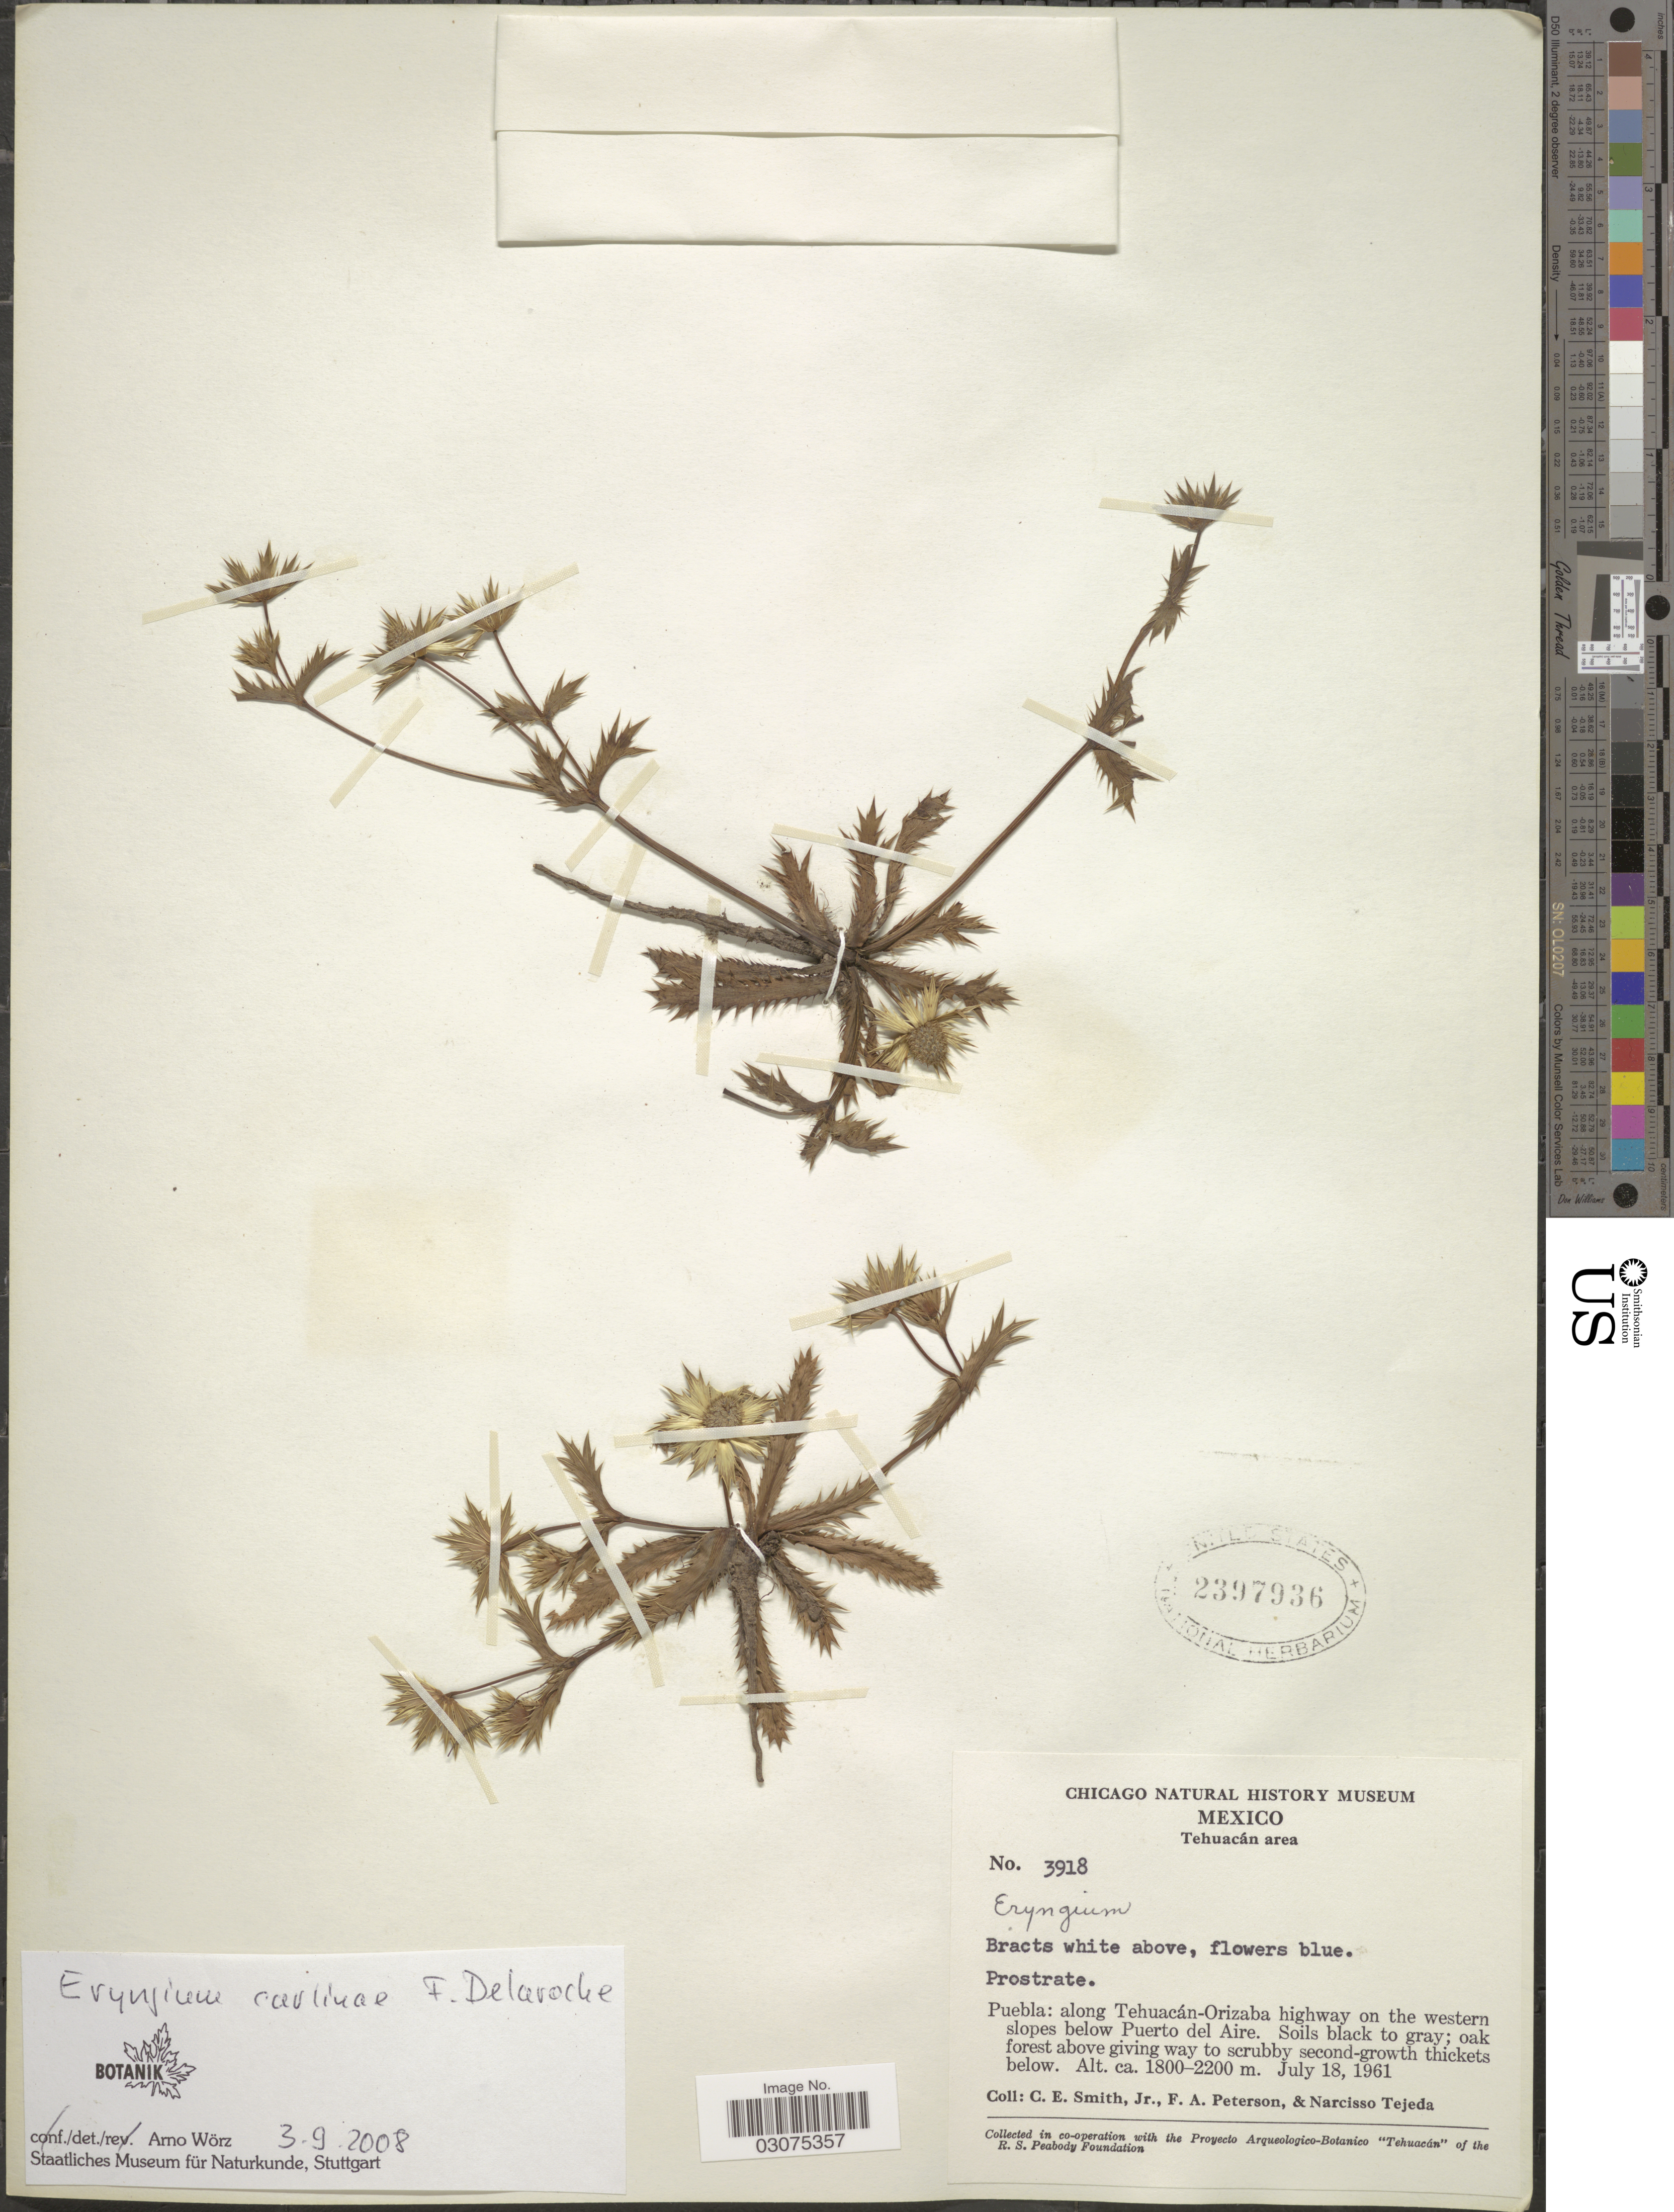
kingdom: Plantae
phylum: Tracheophyta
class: Magnoliopsida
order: Apiales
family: Apiaceae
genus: Eryngium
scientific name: Eryngium carlinae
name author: F. Delaroche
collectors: C. E. Smith Jr., F. A. Peterson & N. Tejeda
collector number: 3918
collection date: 1961-07-18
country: Mexico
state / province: Puebla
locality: Tehuacán area, along Tehuacán-Orizaba highway on the western slopes below Puerto del Aire.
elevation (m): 1800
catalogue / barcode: US 2397936